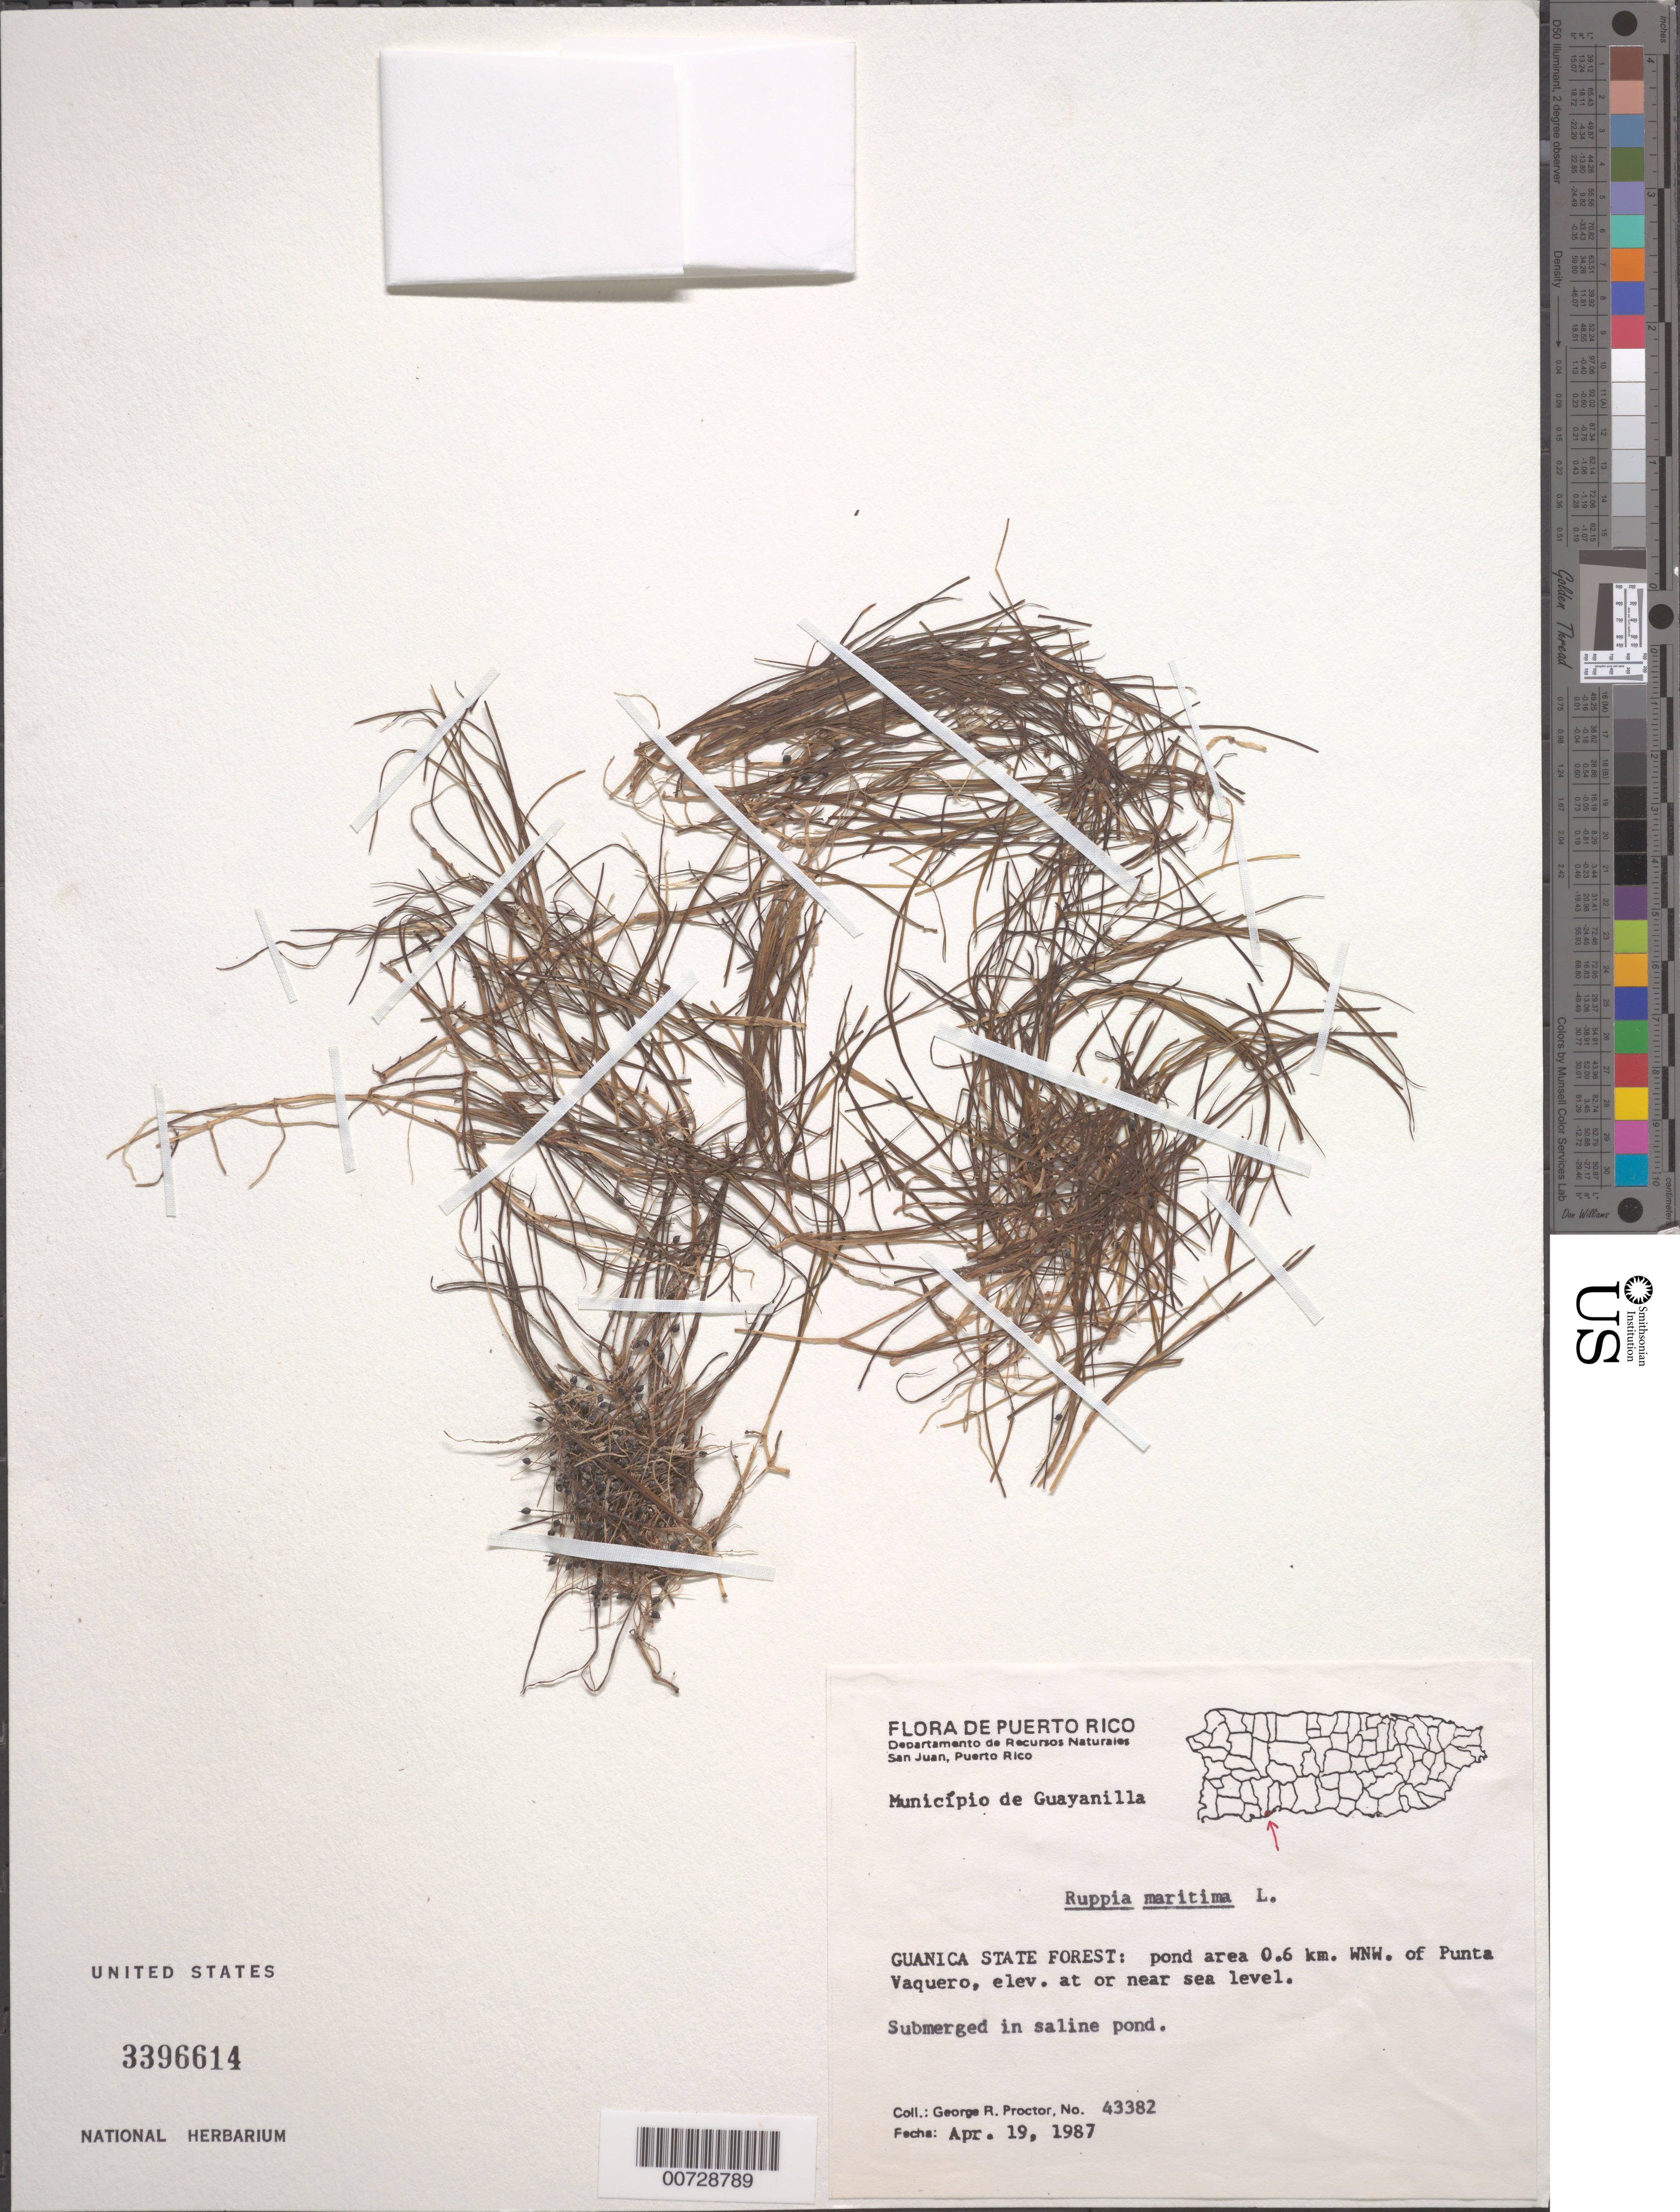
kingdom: Plantae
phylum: Tracheophyta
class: Liliopsida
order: Alismatales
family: Ruppiaceae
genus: Ruppia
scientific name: Ruppia maritima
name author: L.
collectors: G. R. Proctor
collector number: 43382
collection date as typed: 19 Apr 1987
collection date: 1987-04-19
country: Puerto Rico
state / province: Guayanilla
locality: Mun. Guayanilla, Guanica State Forest: pond area 0.6 km WNW of Punta Vaquero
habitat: Saline pond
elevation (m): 0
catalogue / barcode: US 3396614